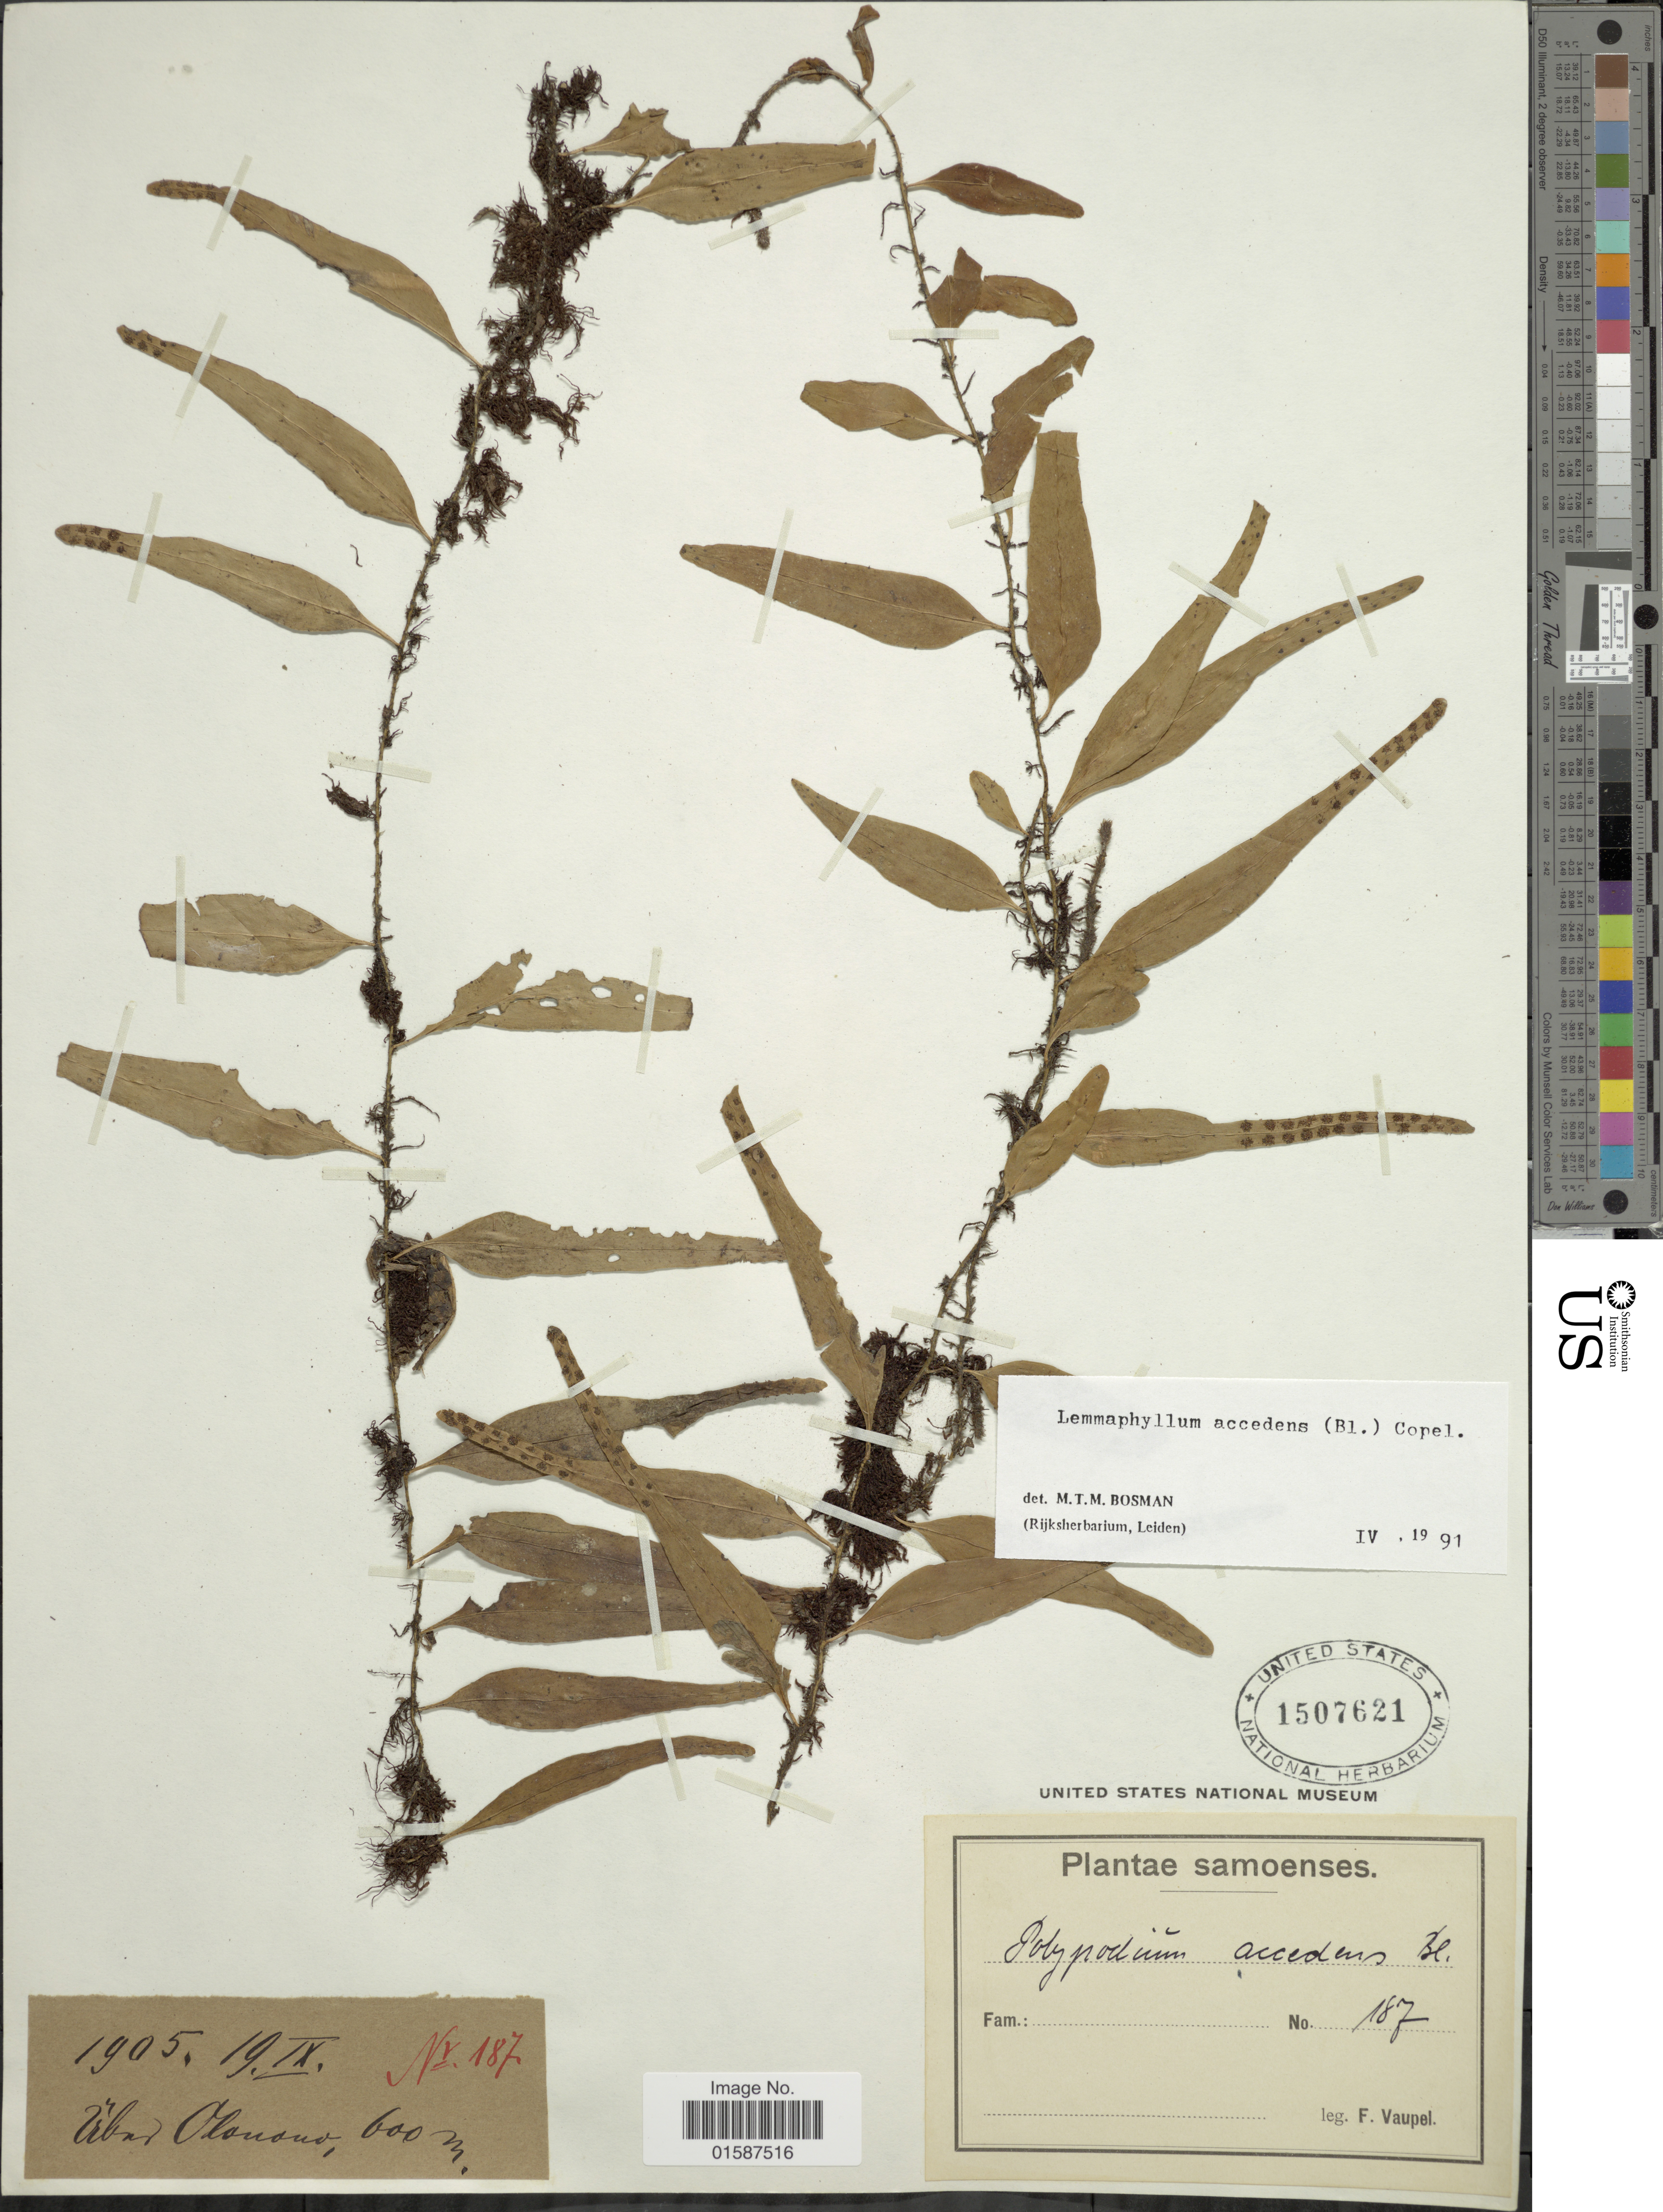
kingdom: Plantae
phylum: Tracheophyta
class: Polypodiopsida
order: Polypodiales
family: Polypodiaceae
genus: Lemmaphyllum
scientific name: Lemmaphyllum accedens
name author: (Blume) Donk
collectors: F. Vaupel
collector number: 187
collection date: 1905-09-19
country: Samoa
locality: Urbas, Olonono [interpreted]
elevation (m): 600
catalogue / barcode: US 1507621